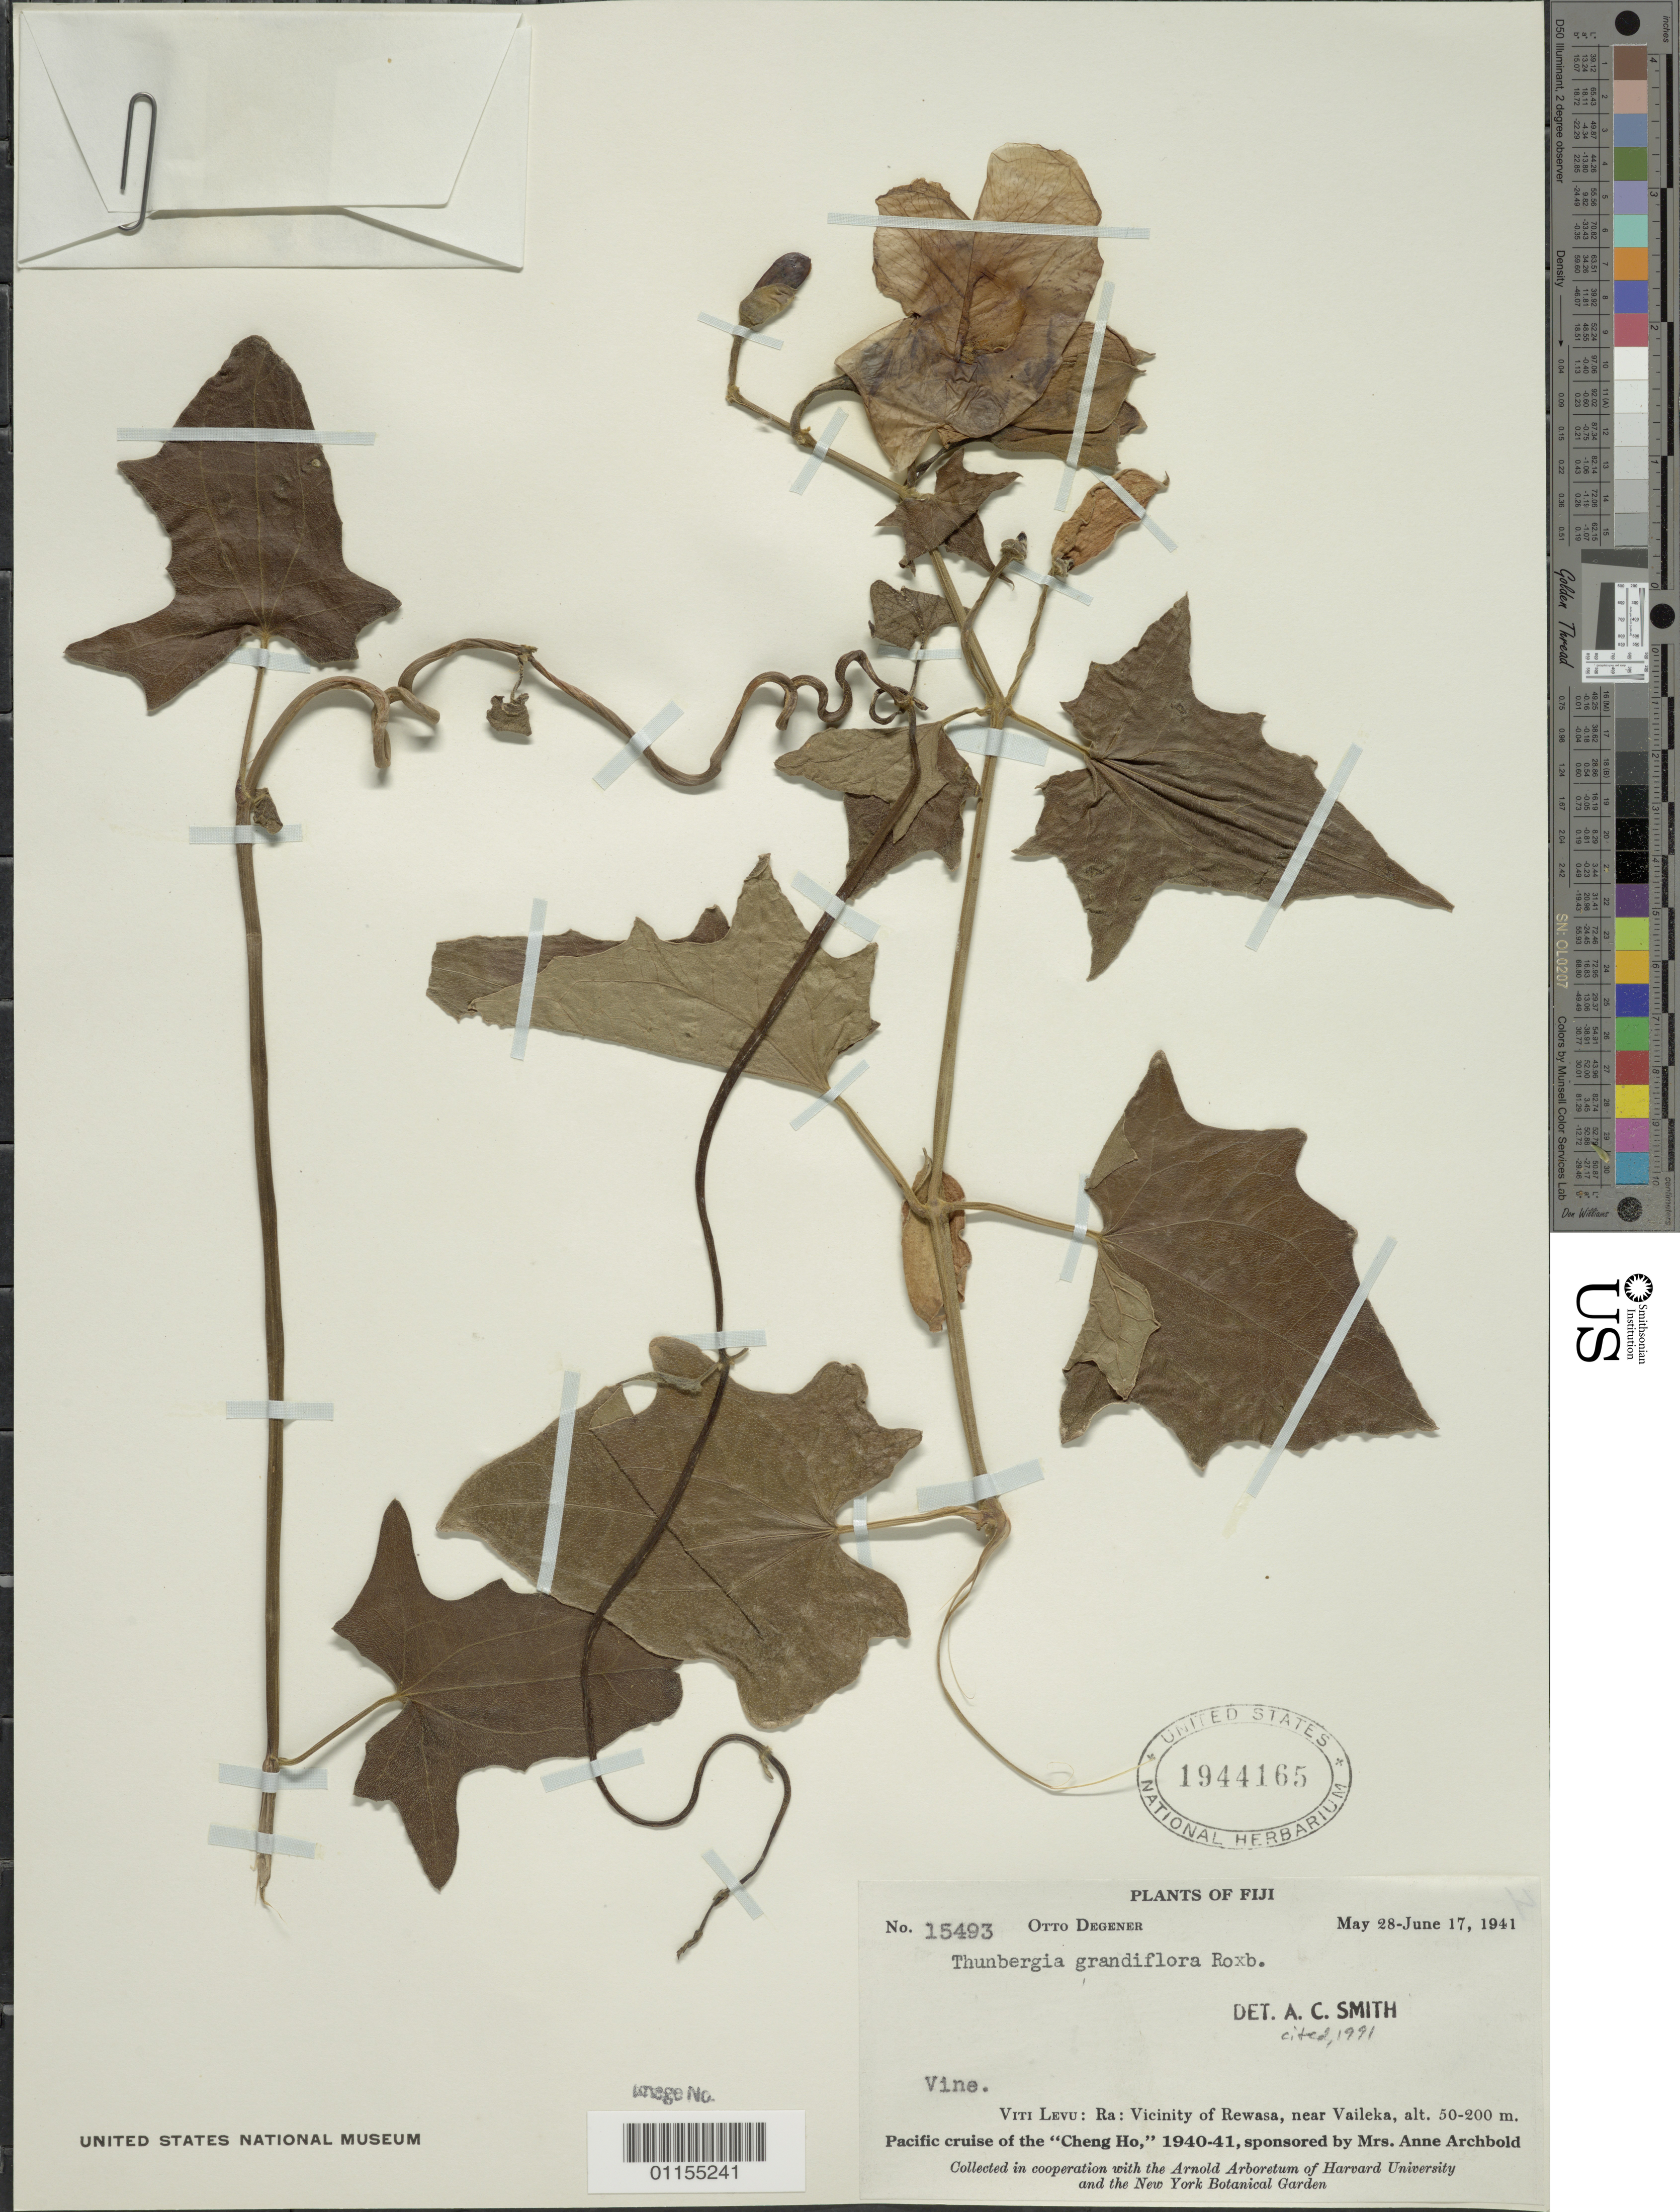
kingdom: Plantae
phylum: Tracheophyta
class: Magnoliopsida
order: Lamiales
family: Acanthaceae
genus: Thunbergia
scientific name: Thunbergia grandiflora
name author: Roxb.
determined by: Smith, A. C.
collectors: O. Degener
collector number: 15493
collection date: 1941-05-28/1941-06-17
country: Fiji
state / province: Ra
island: Viti Levu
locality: Vicinity of Rewasa, near Vaileka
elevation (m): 50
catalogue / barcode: US 1944165